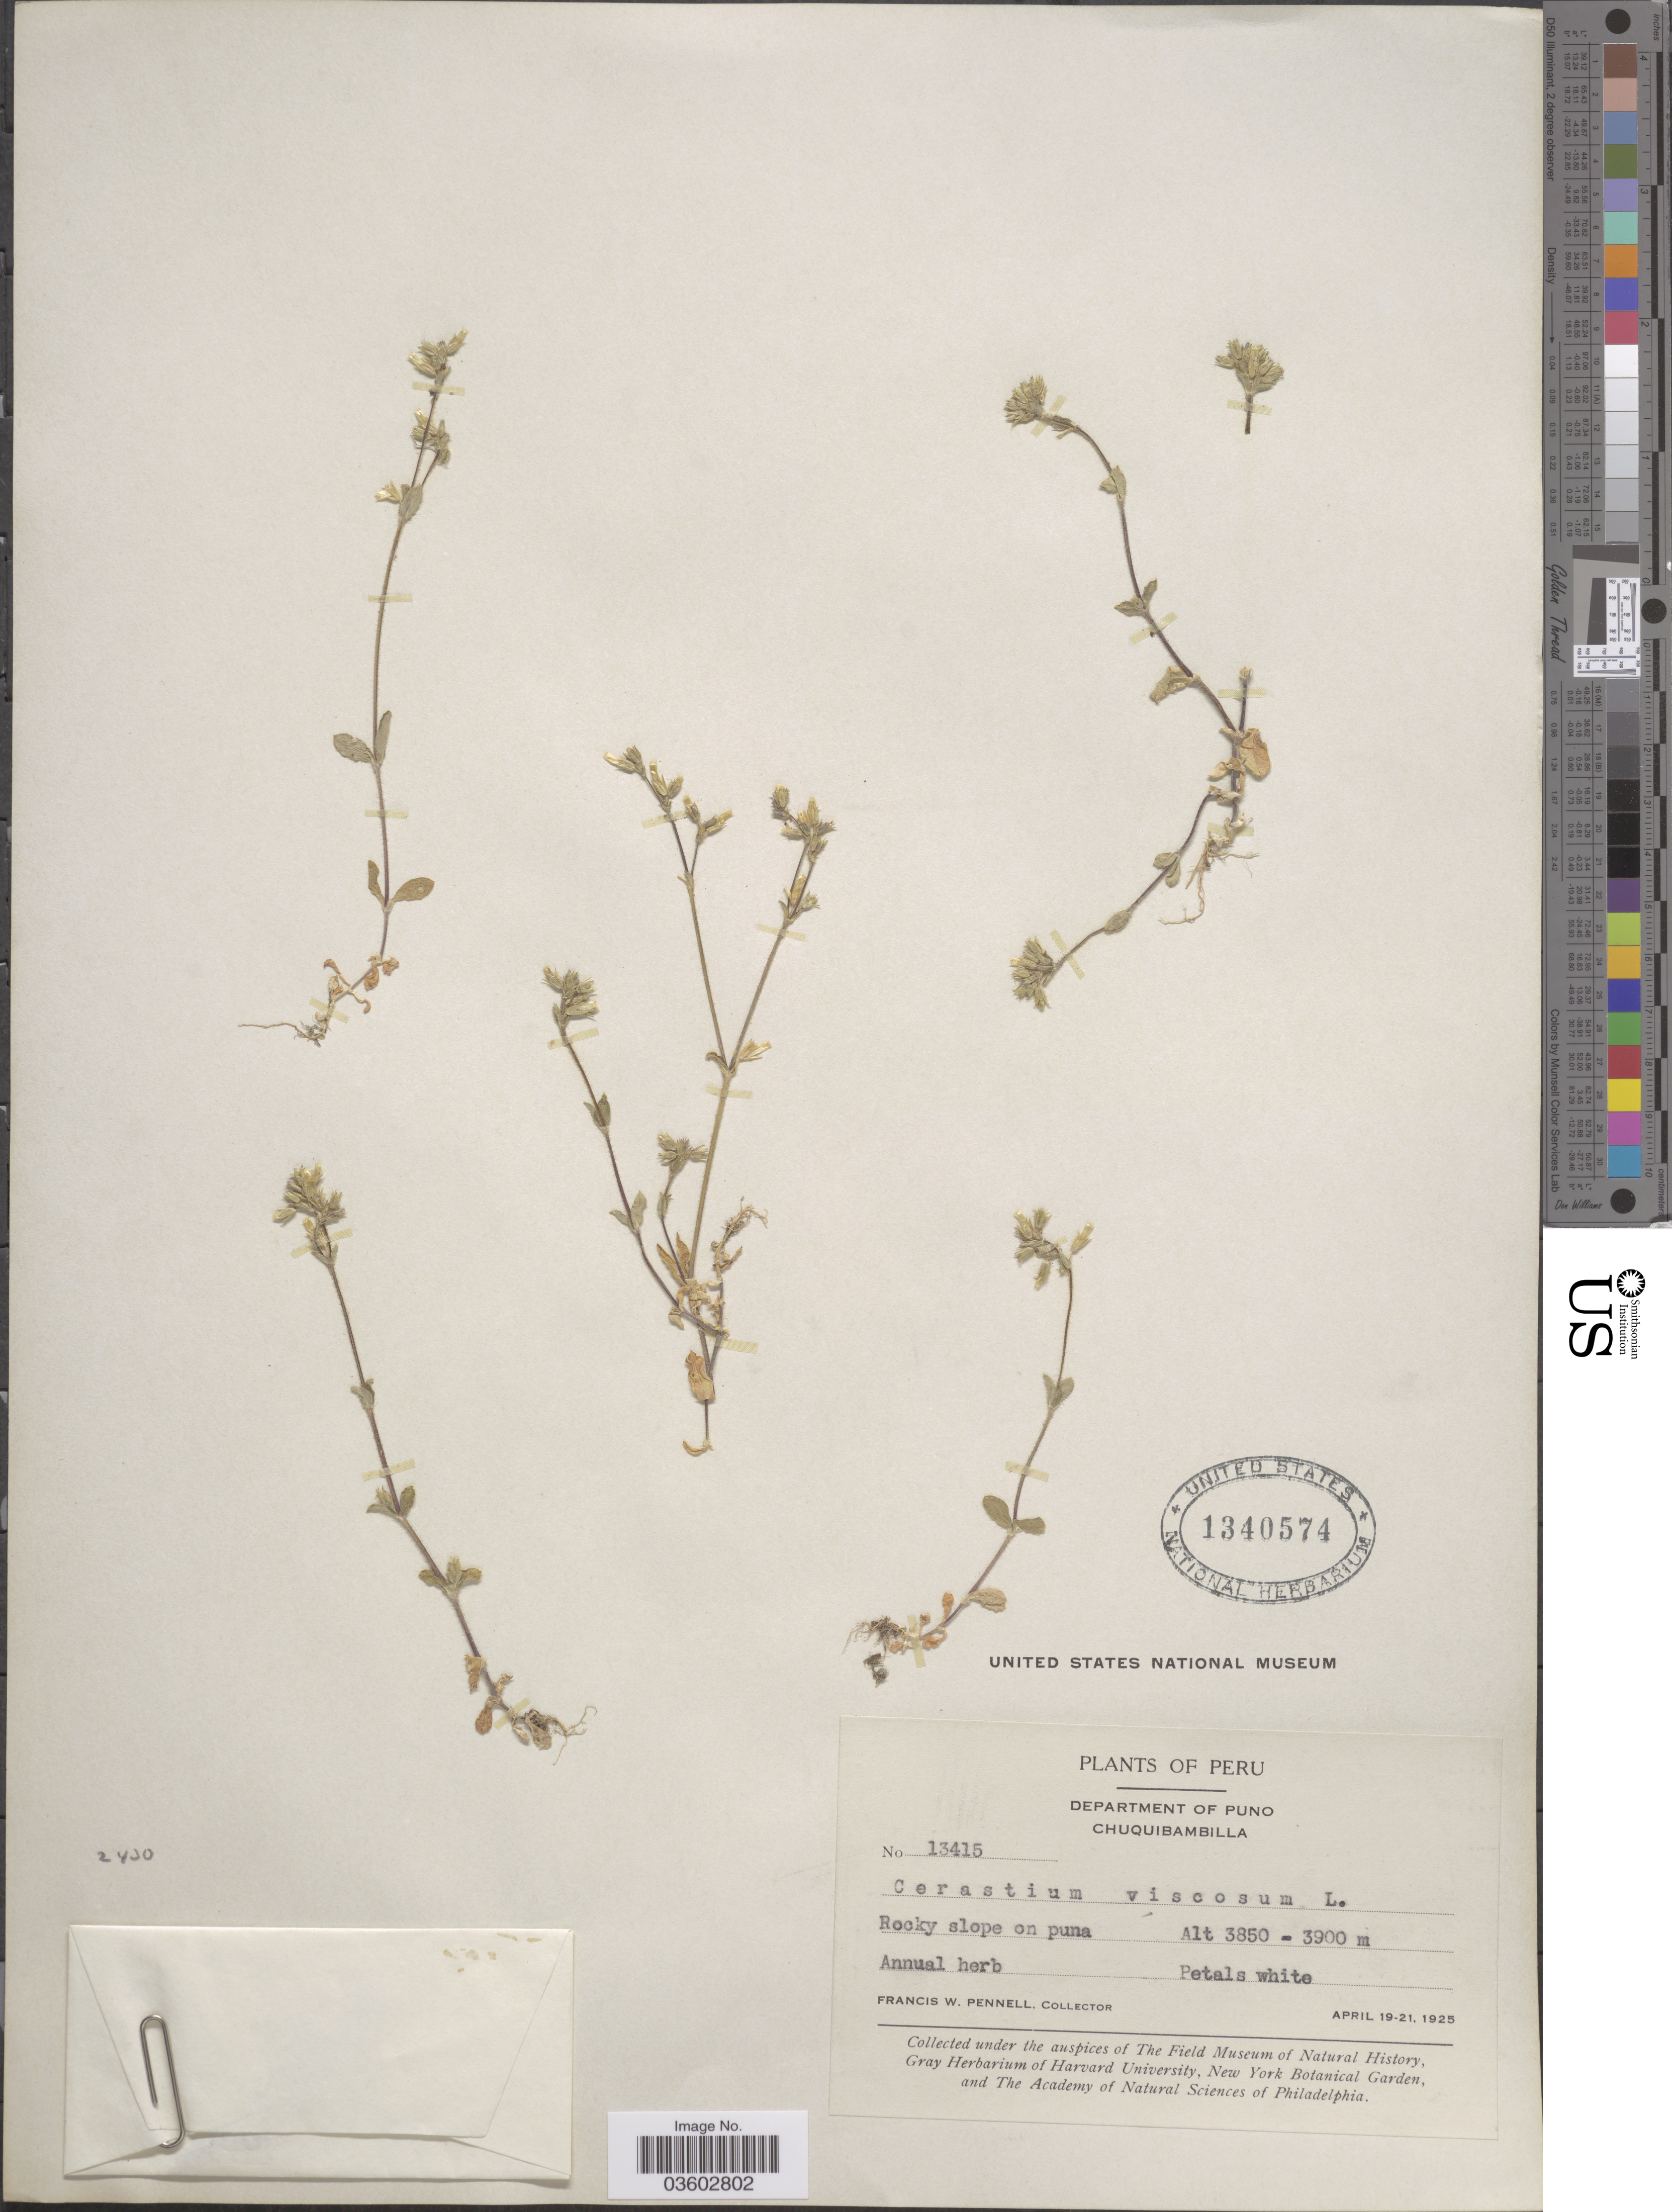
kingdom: Plantae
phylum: Tracheophyta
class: Magnoliopsida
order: Caryophyllales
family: Caryophyllaceae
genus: Cerastium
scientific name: Cerastium viscosum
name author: L.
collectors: F. W. Pennell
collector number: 13415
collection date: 1925-04-19/1925-04-21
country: Peru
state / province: Puno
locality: Department of Puno. Chuquibambilla.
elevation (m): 3850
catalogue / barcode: US 1340574